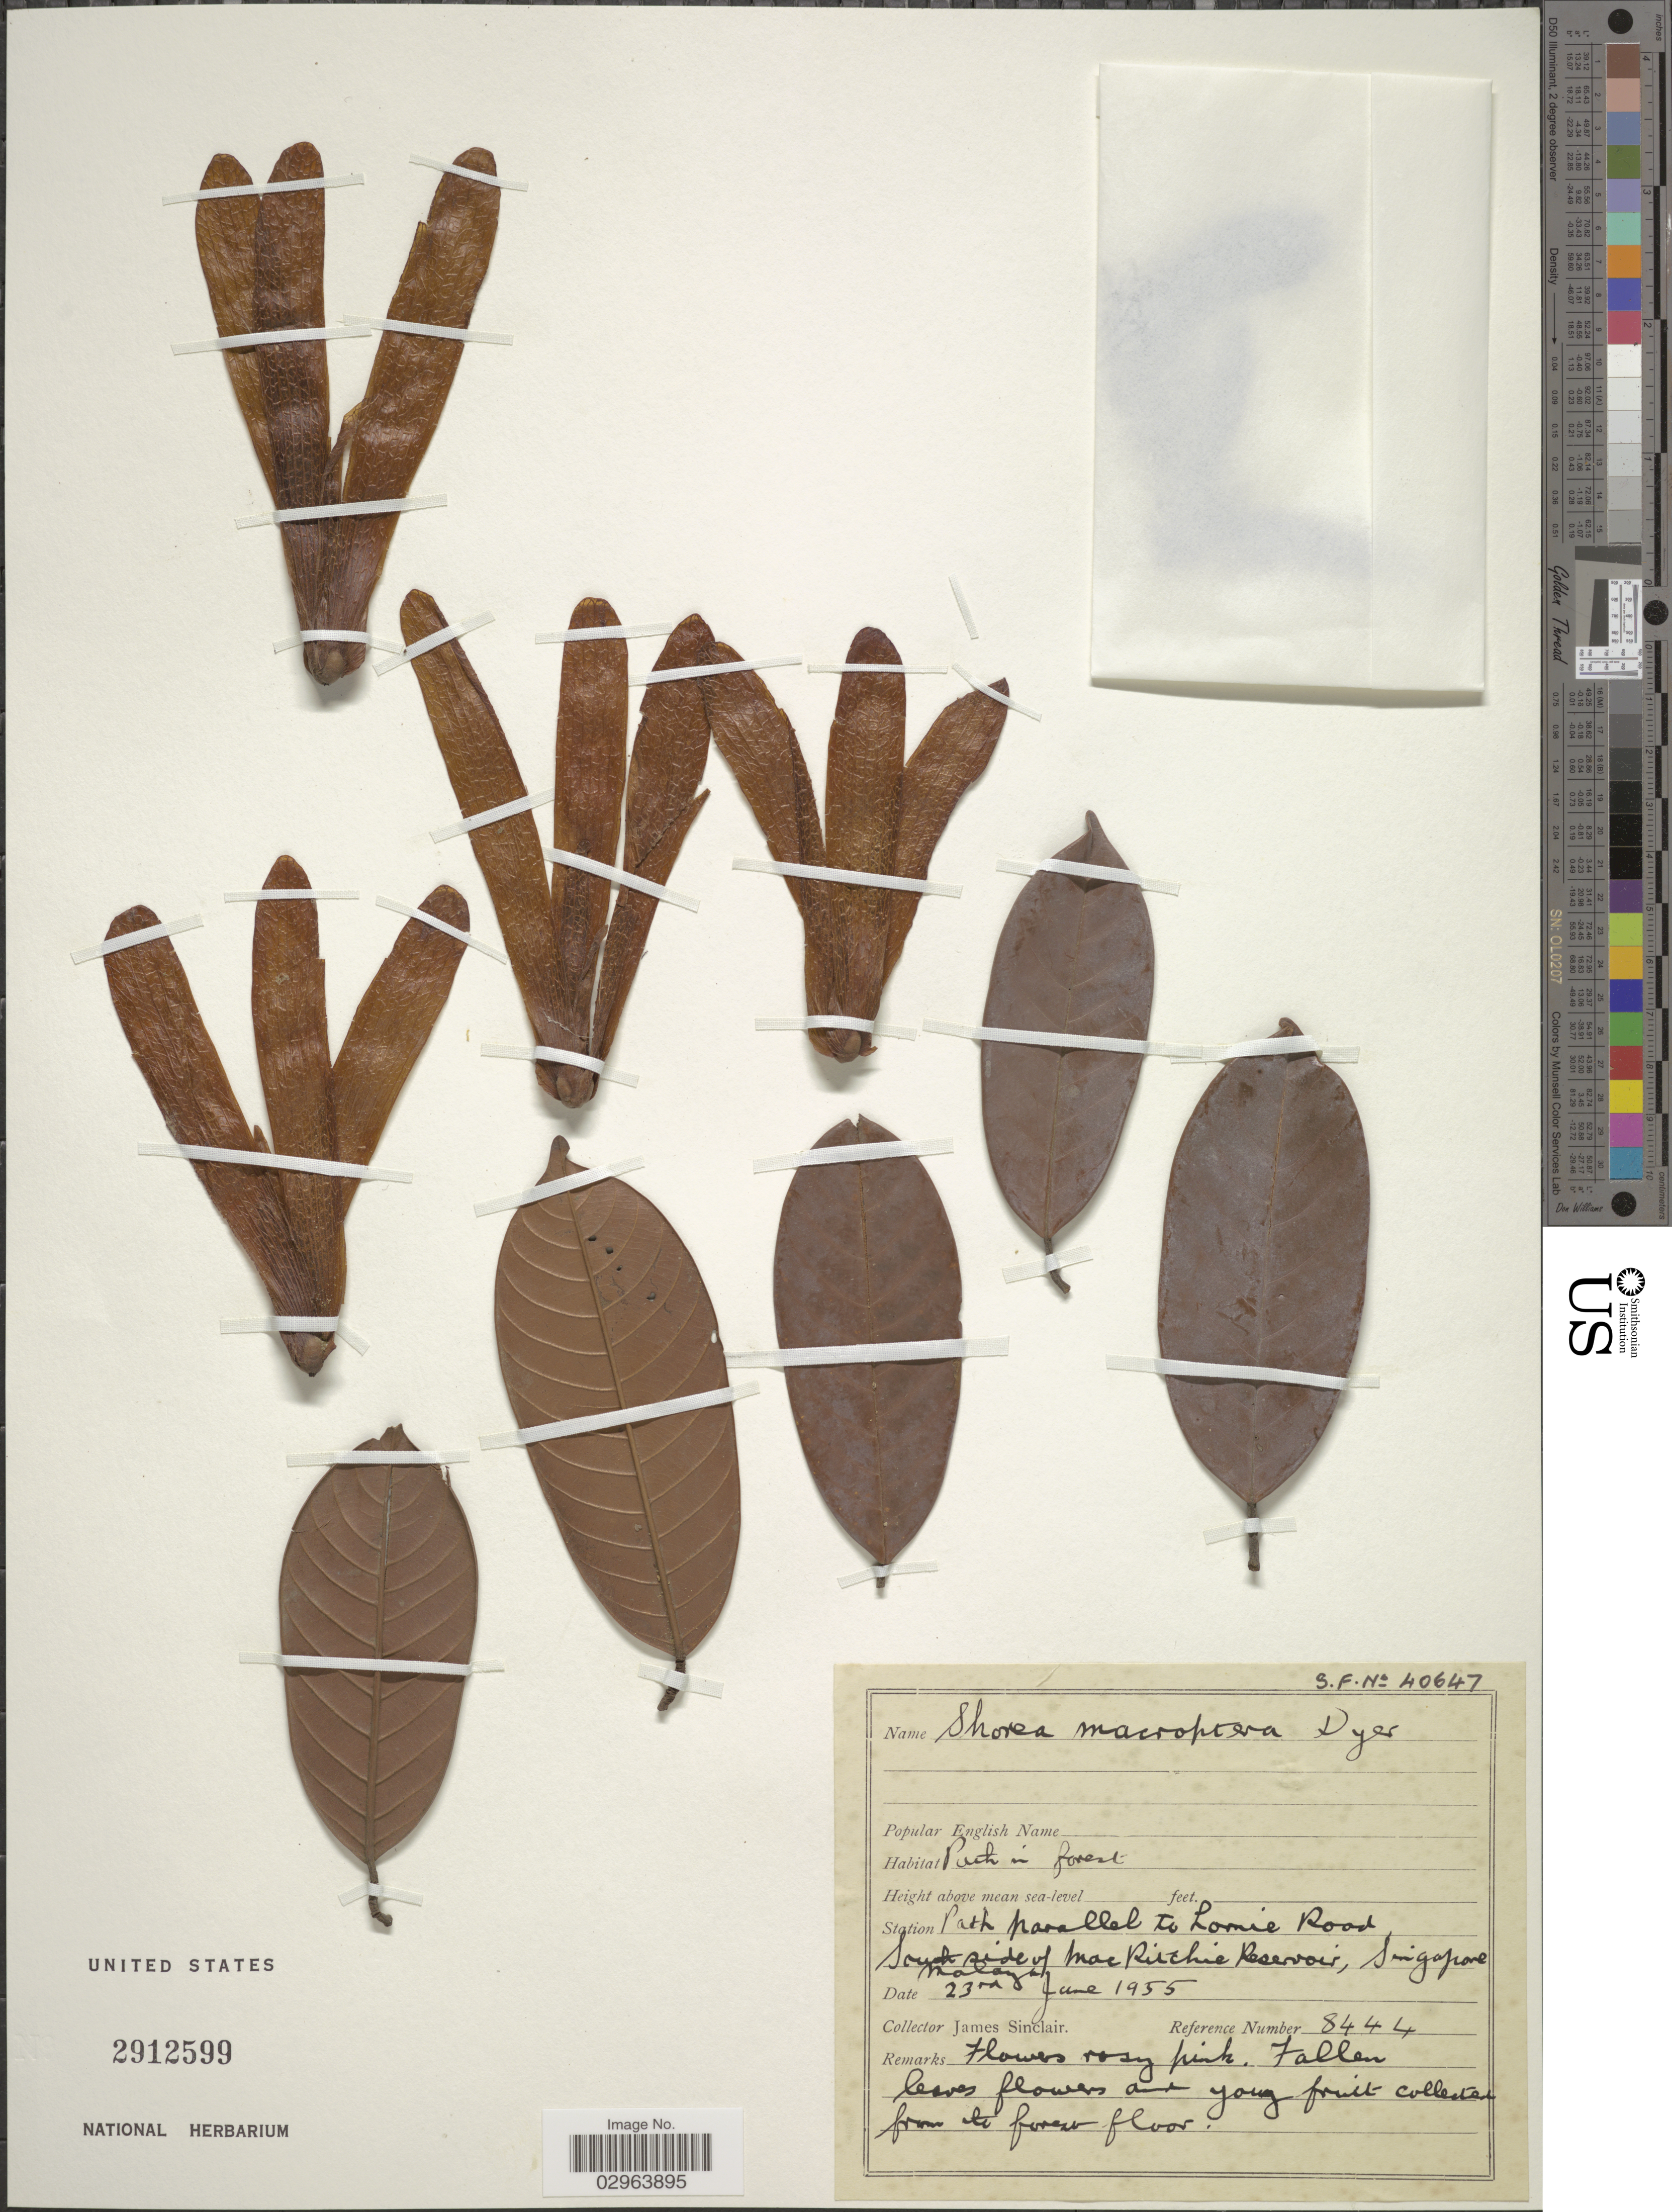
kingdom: Plantae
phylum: Tracheophyta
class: Magnoliopsida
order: Malvales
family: Dipterocarpaceae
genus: Rubroshorea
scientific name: Rubroshorea macroptera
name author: (Dyer) P.S. Ashton & J. Heck.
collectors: J. Sinclair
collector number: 8444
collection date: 1955-06-23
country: Singapore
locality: Path parallel to Lomie Road, South side of Mac Ritchie Reservoir, Malaya.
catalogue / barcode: US 2912599